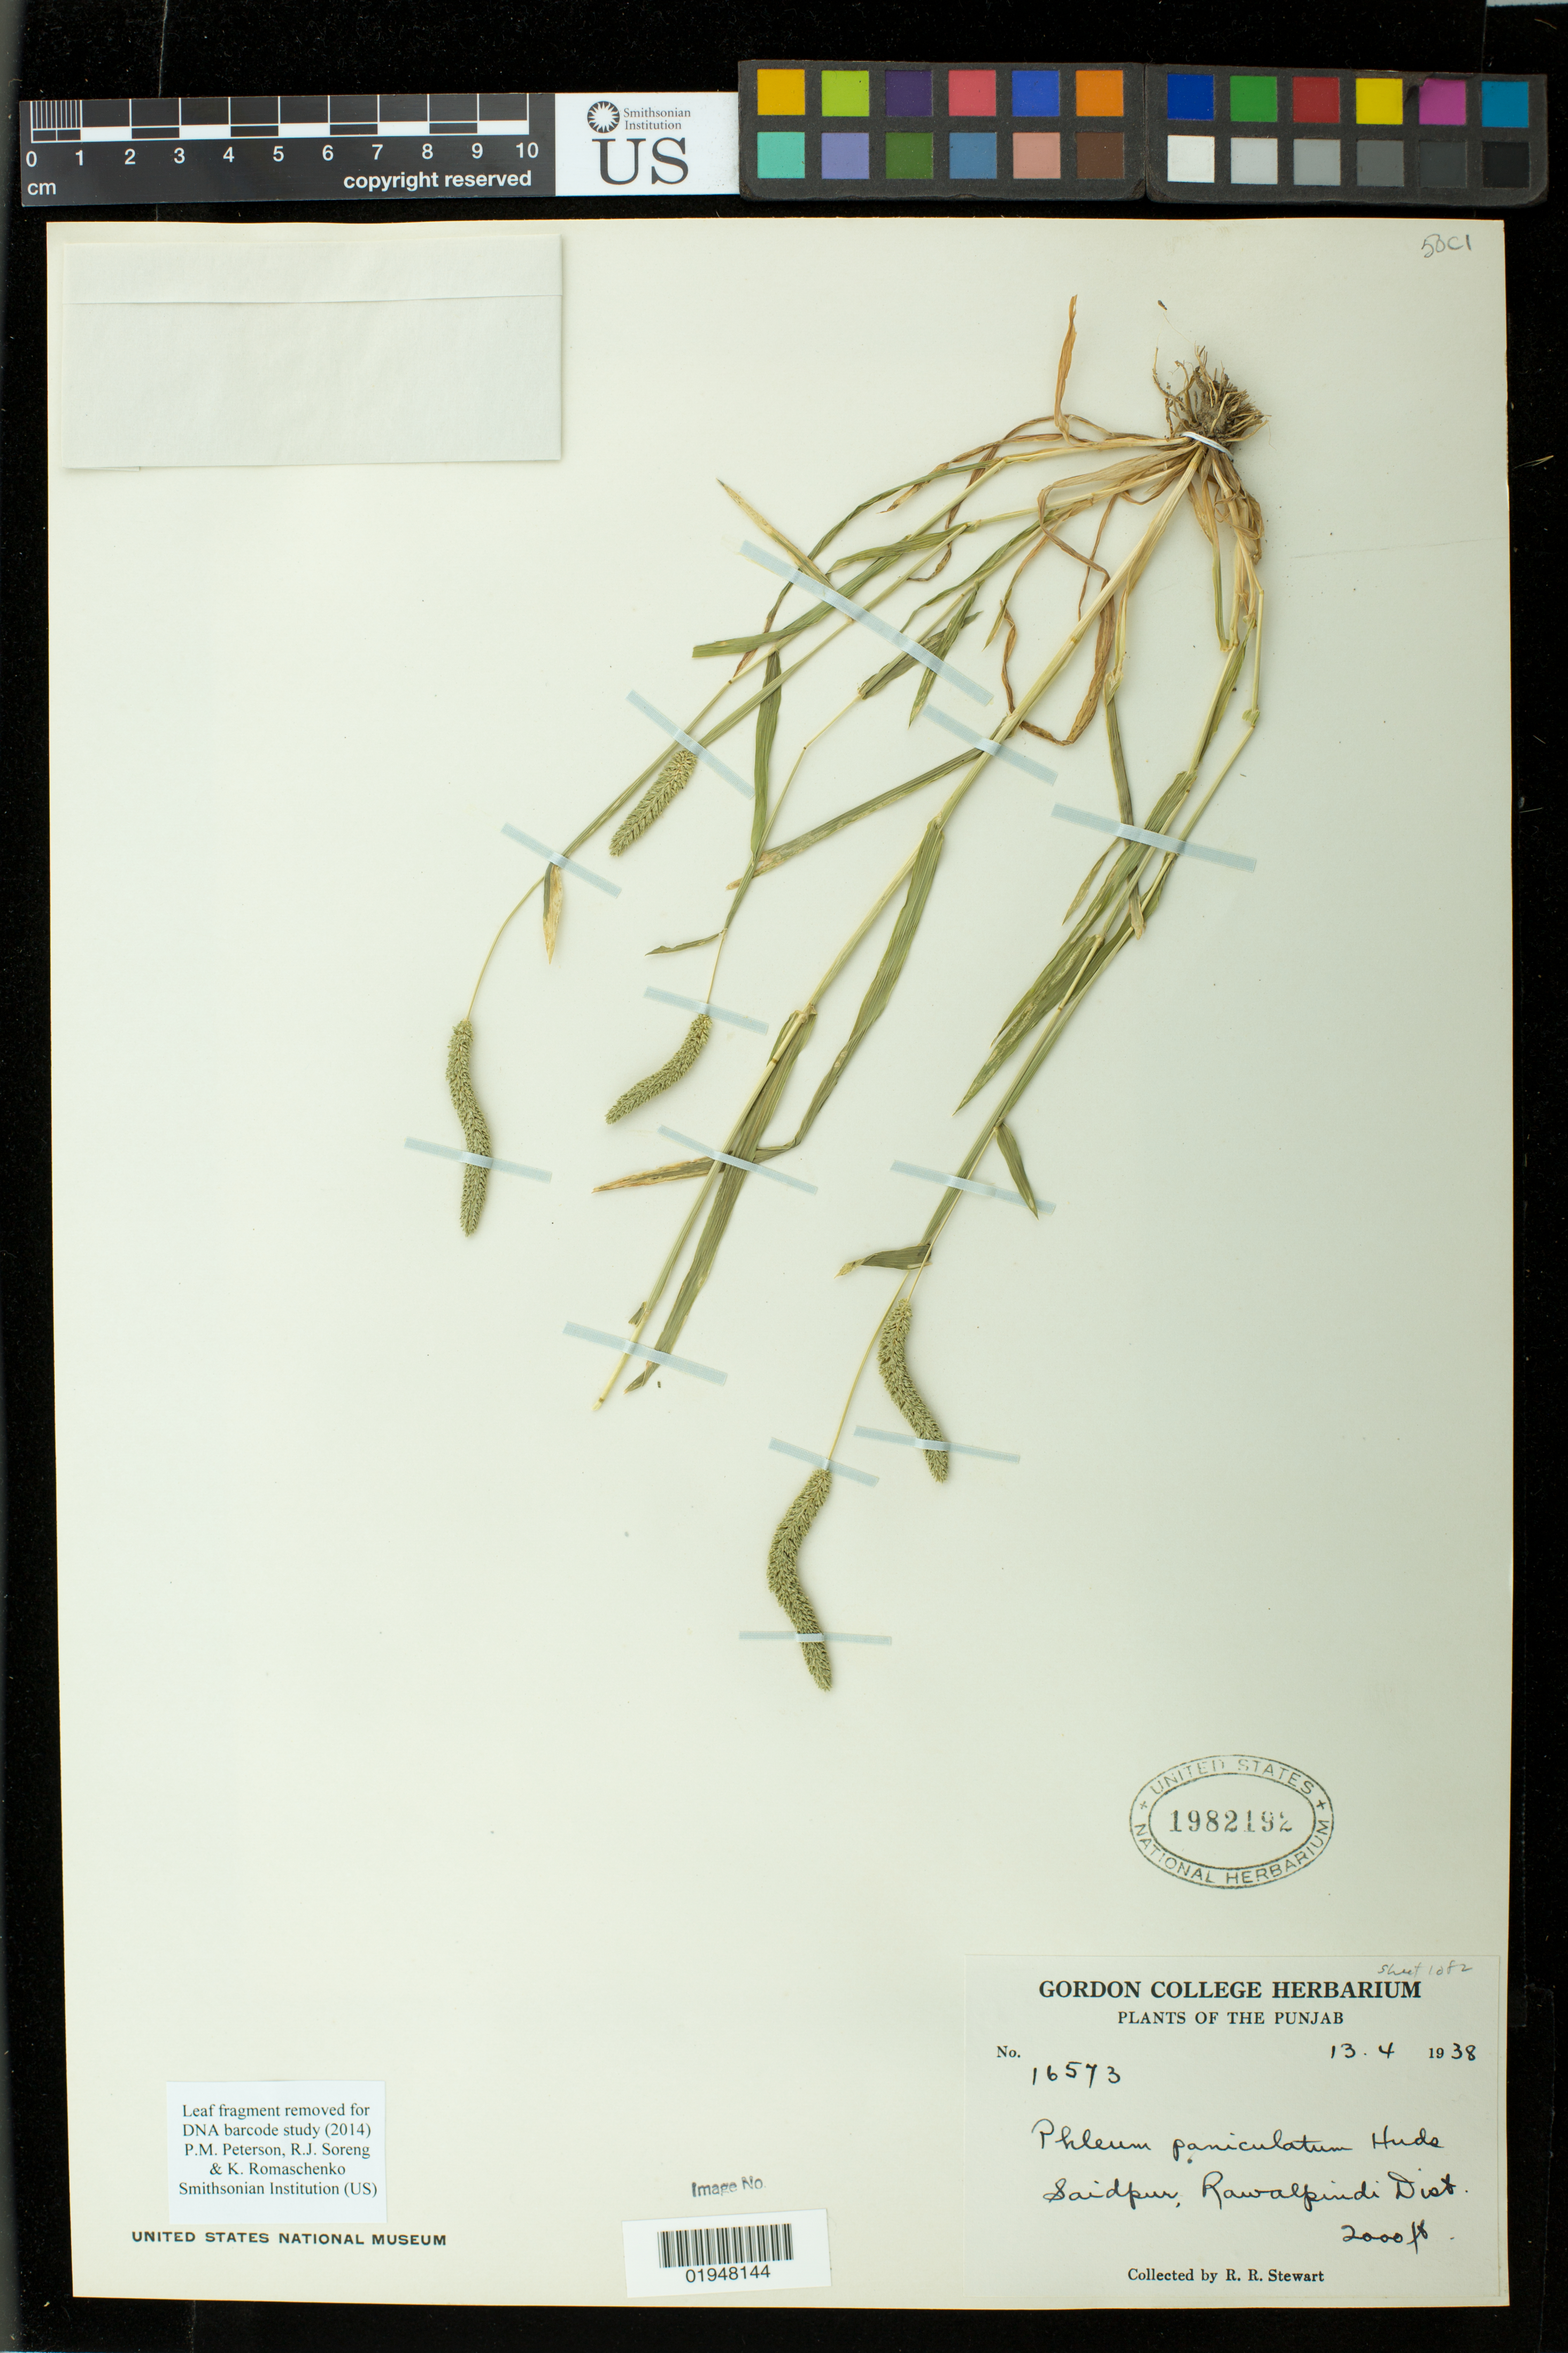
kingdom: Plantae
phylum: Tracheophyta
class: Liliopsida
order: Poales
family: Poaceae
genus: Phleum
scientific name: Phleum paniculatum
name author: Huds.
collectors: R. R. Stewart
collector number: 16573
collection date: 1938-04-13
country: Pakistan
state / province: Punjab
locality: Saidpur, Rawalpindi Dist.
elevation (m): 610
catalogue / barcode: US 198219